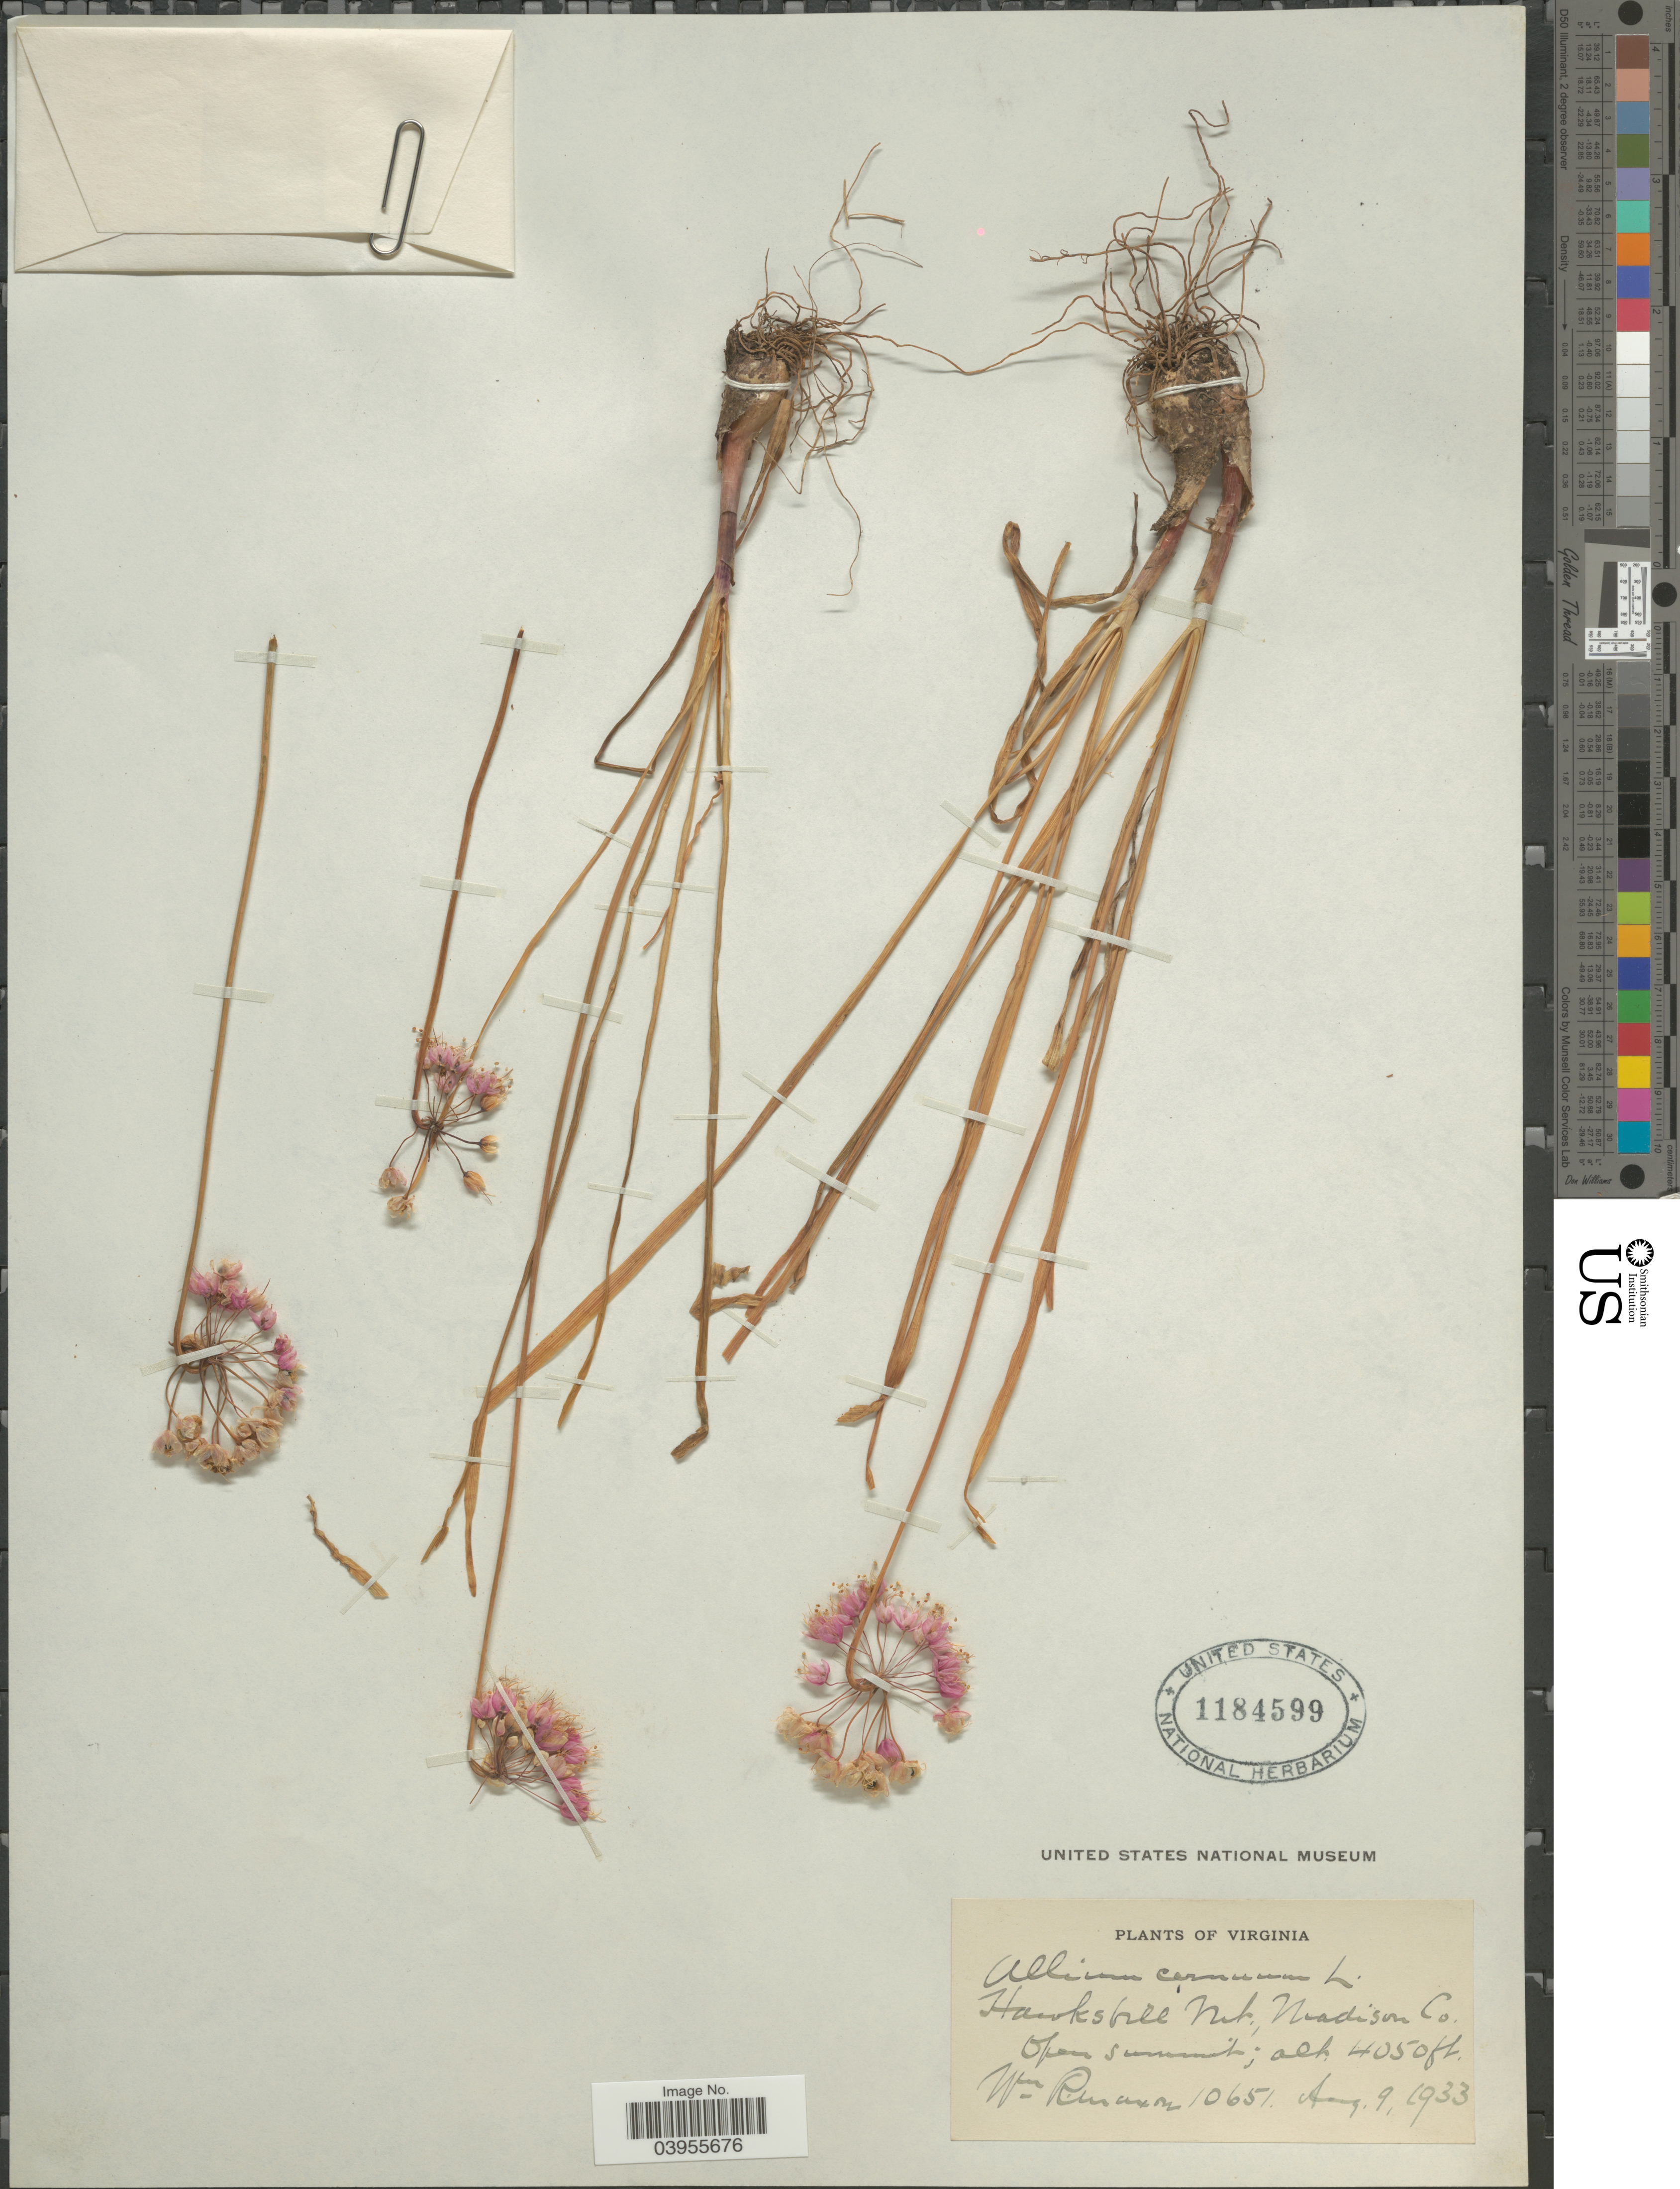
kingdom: Plantae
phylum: Tracheophyta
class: Liliopsida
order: Asparagales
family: Amaryllidaceae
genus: Allium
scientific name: Allium cernuum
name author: Roth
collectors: W. R. Maxon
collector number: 10651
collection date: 1933-08-09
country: United States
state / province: Virginia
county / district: Madison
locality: Hawksbill Mt., Madison Co. Open summit.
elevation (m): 1234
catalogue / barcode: US 1184599